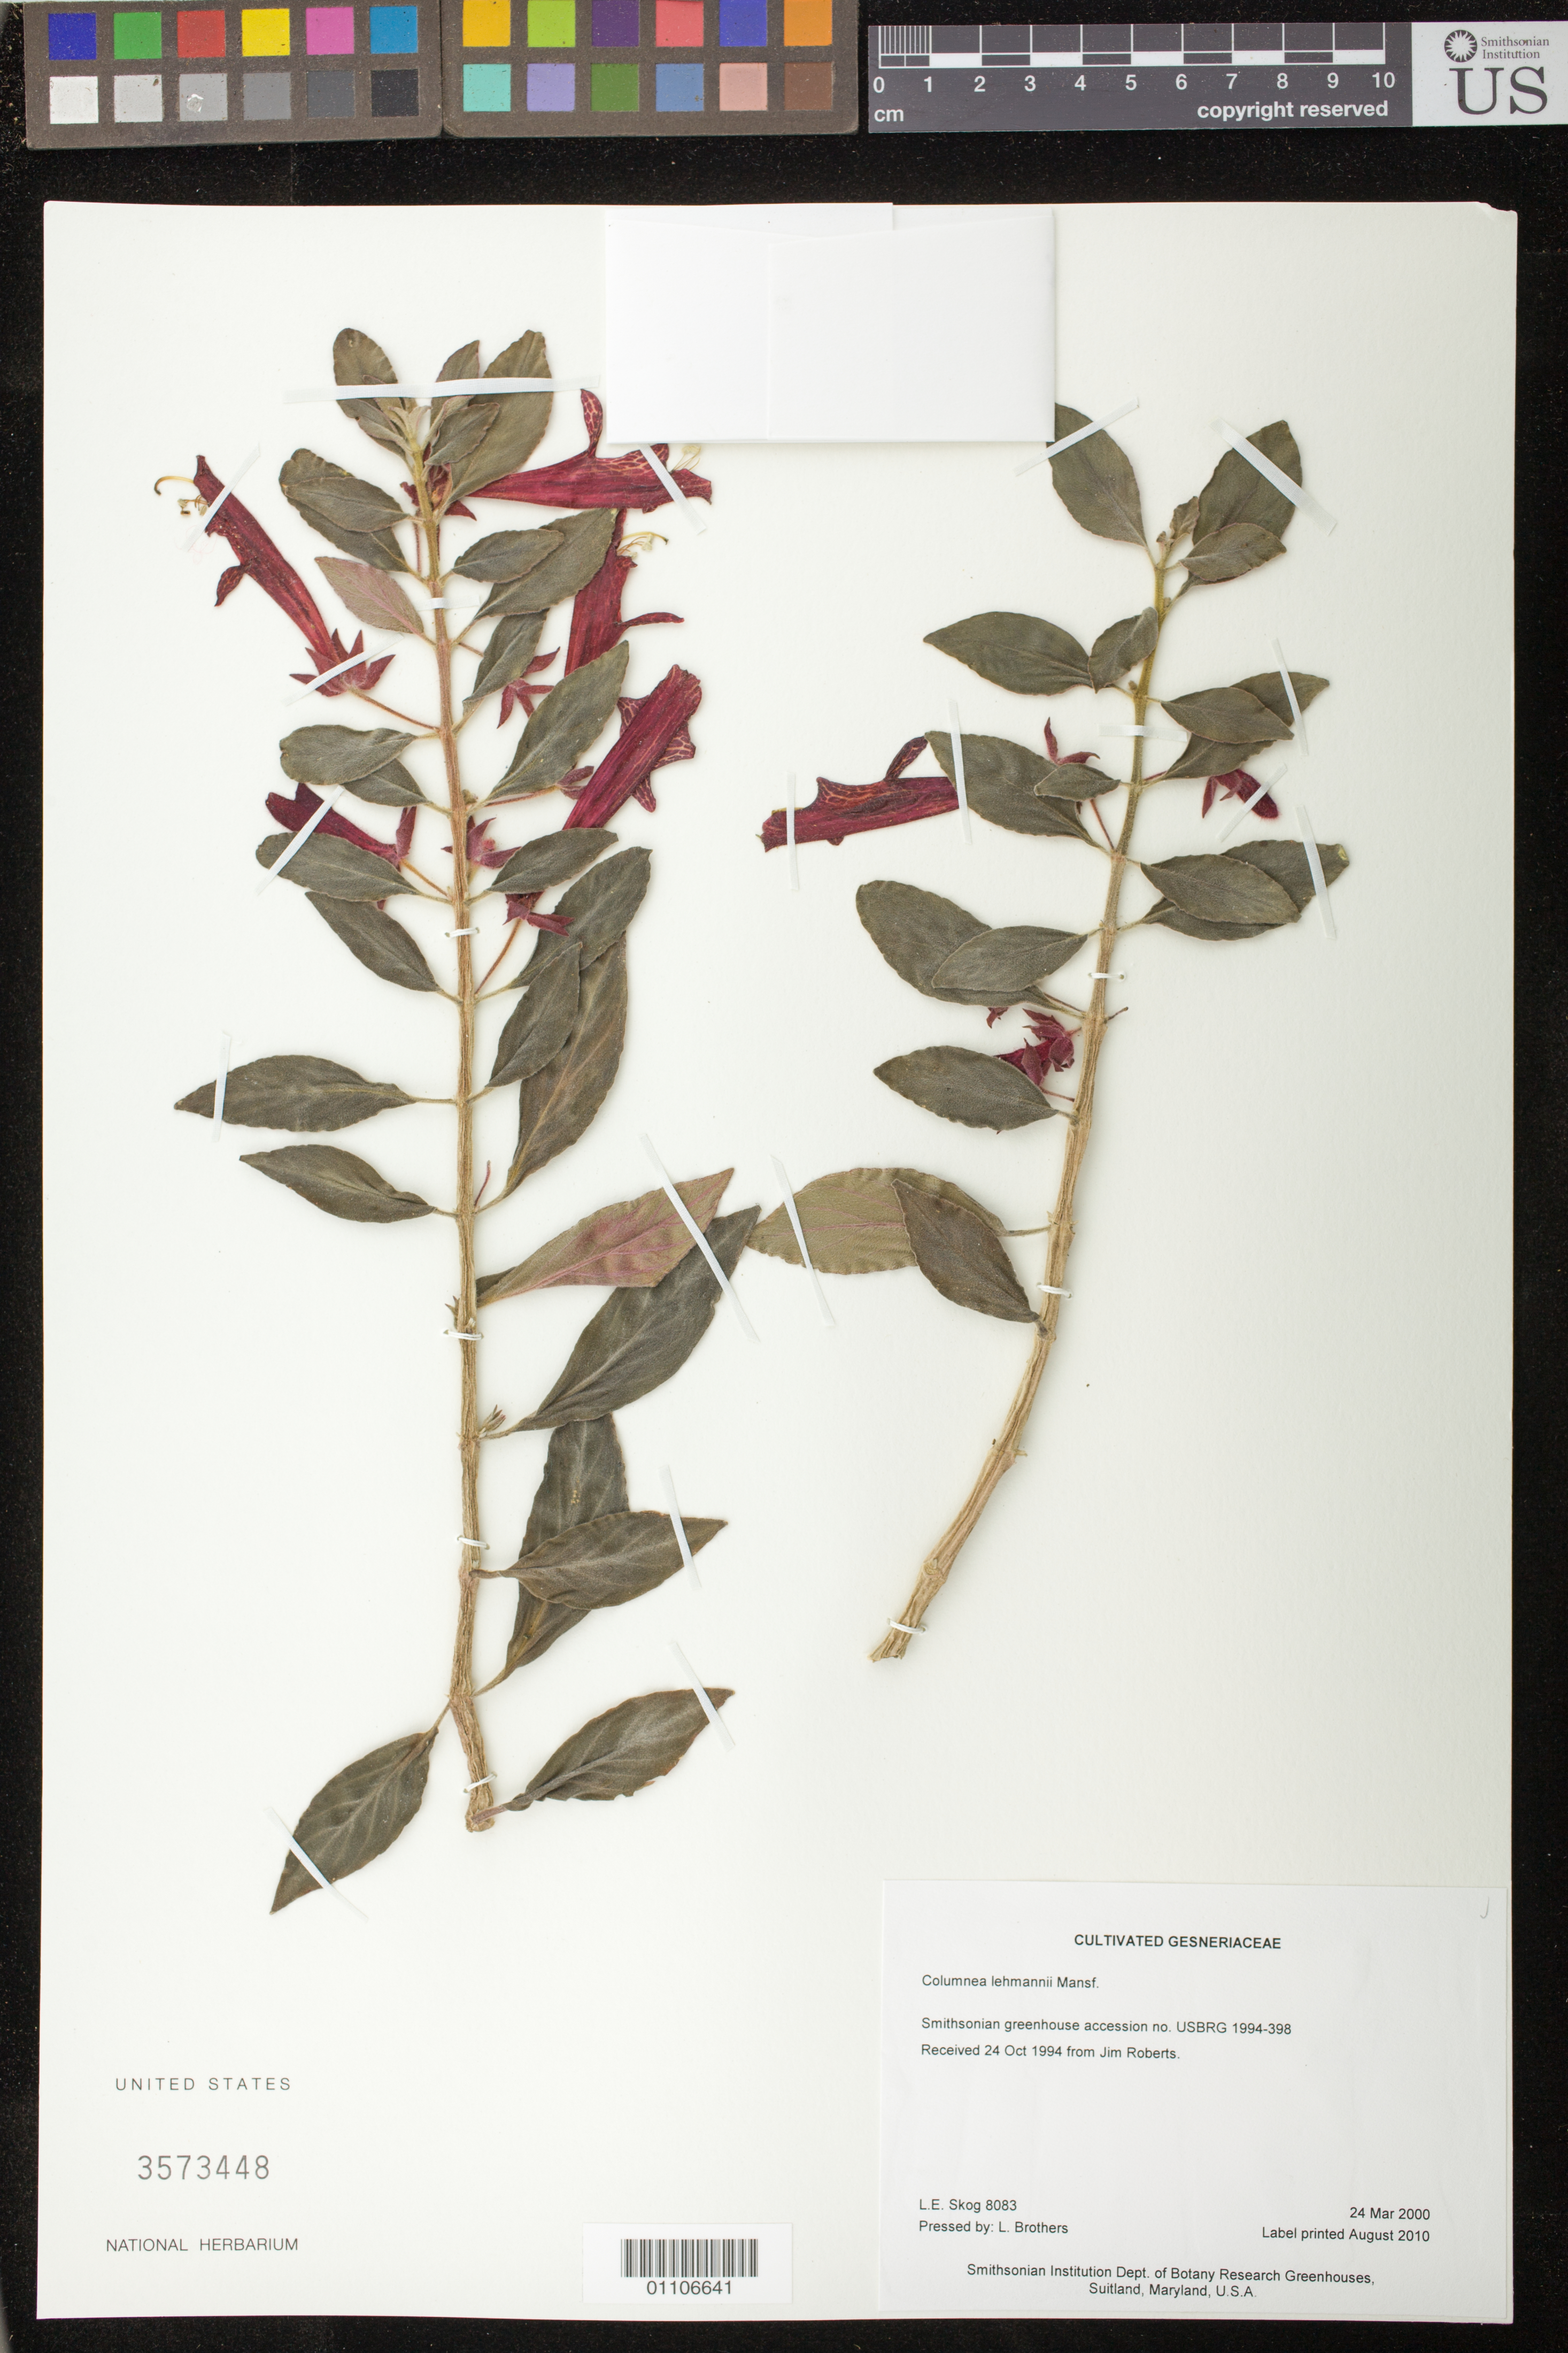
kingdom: Plantae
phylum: Tracheophyta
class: Magnoliopsida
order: Lamiales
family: Gesneriaceae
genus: Columnea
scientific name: Columnea lehmannii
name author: Mansf.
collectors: L. E. Skog & L. Brothers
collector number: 8083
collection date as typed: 24 Mar 2000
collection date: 2000-03-24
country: United States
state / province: Maryland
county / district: Prince George's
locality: Smithsonian Institution Dept. of Botany Research Greenhouses, Suitland, Maryland, U.S.A.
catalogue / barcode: US 3573448